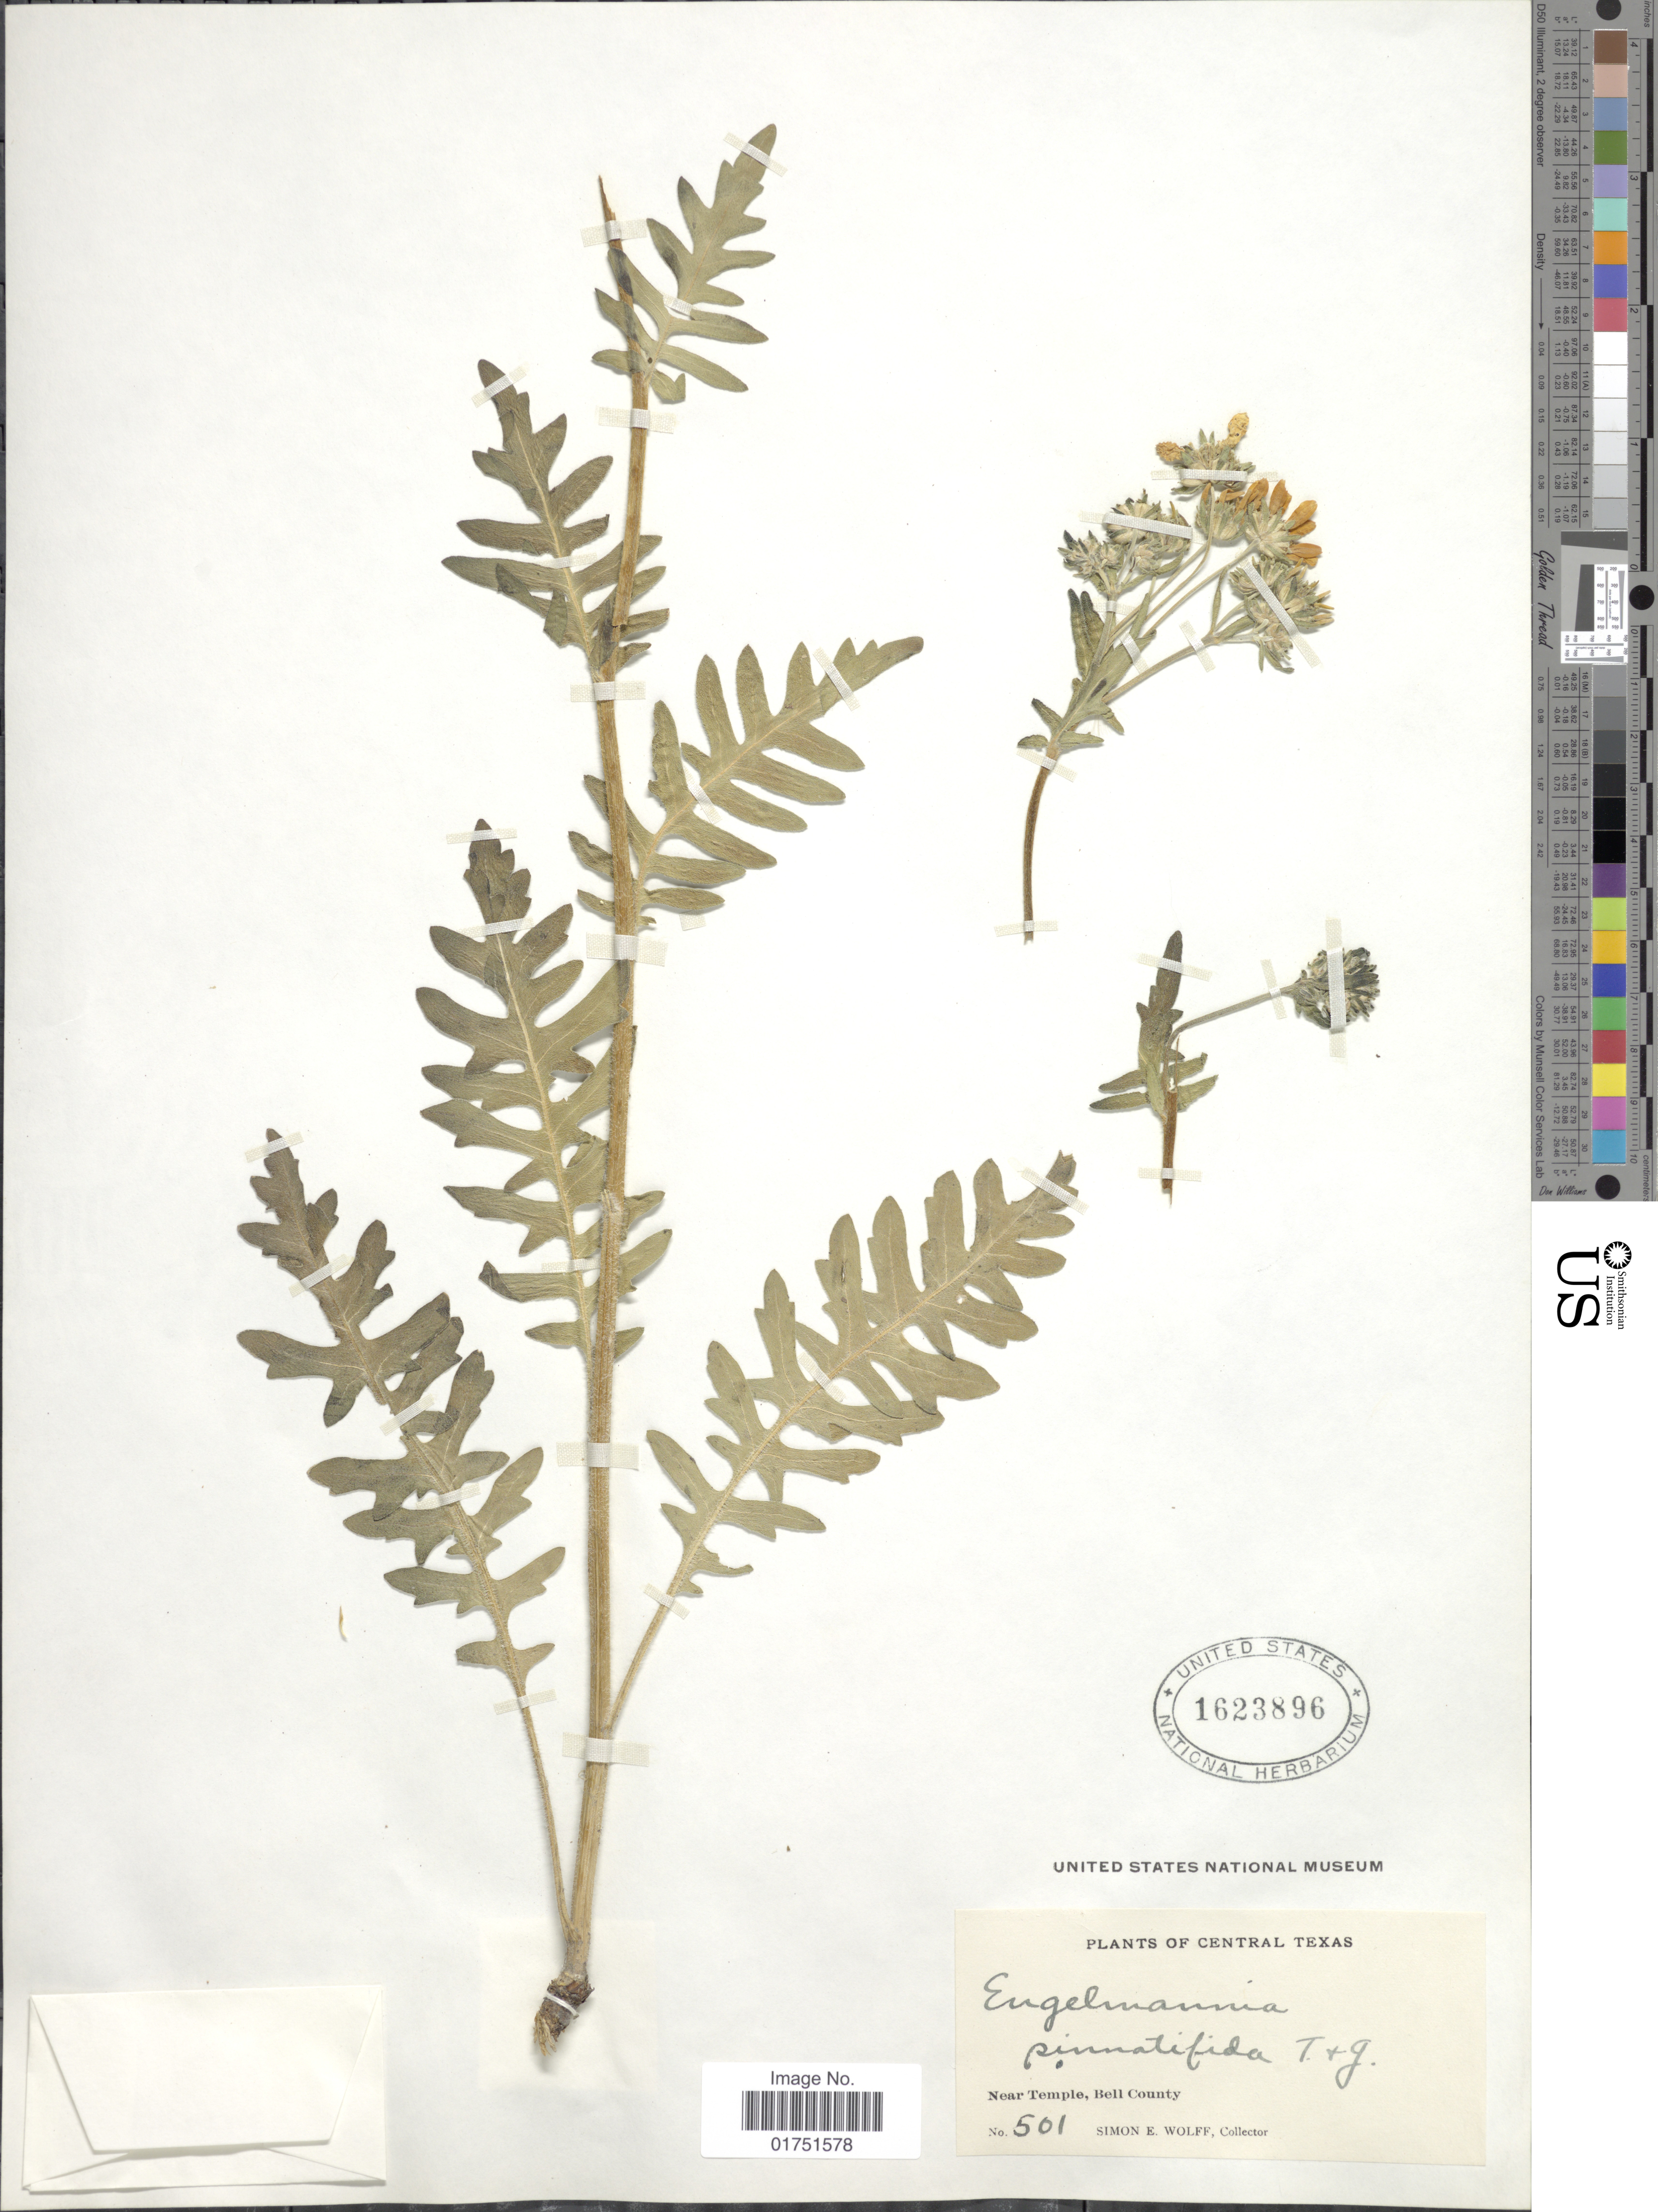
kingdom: Plantae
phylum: Tracheophyta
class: Magnoliopsida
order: Asterales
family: Asteraceae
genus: Engelmannia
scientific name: Engelmannia pinnatifida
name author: Torr. & A. Gray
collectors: S. E. Wolff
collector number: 501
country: United States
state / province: Texas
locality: Central Texas. Near Temple, Bell County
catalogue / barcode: US 1623896